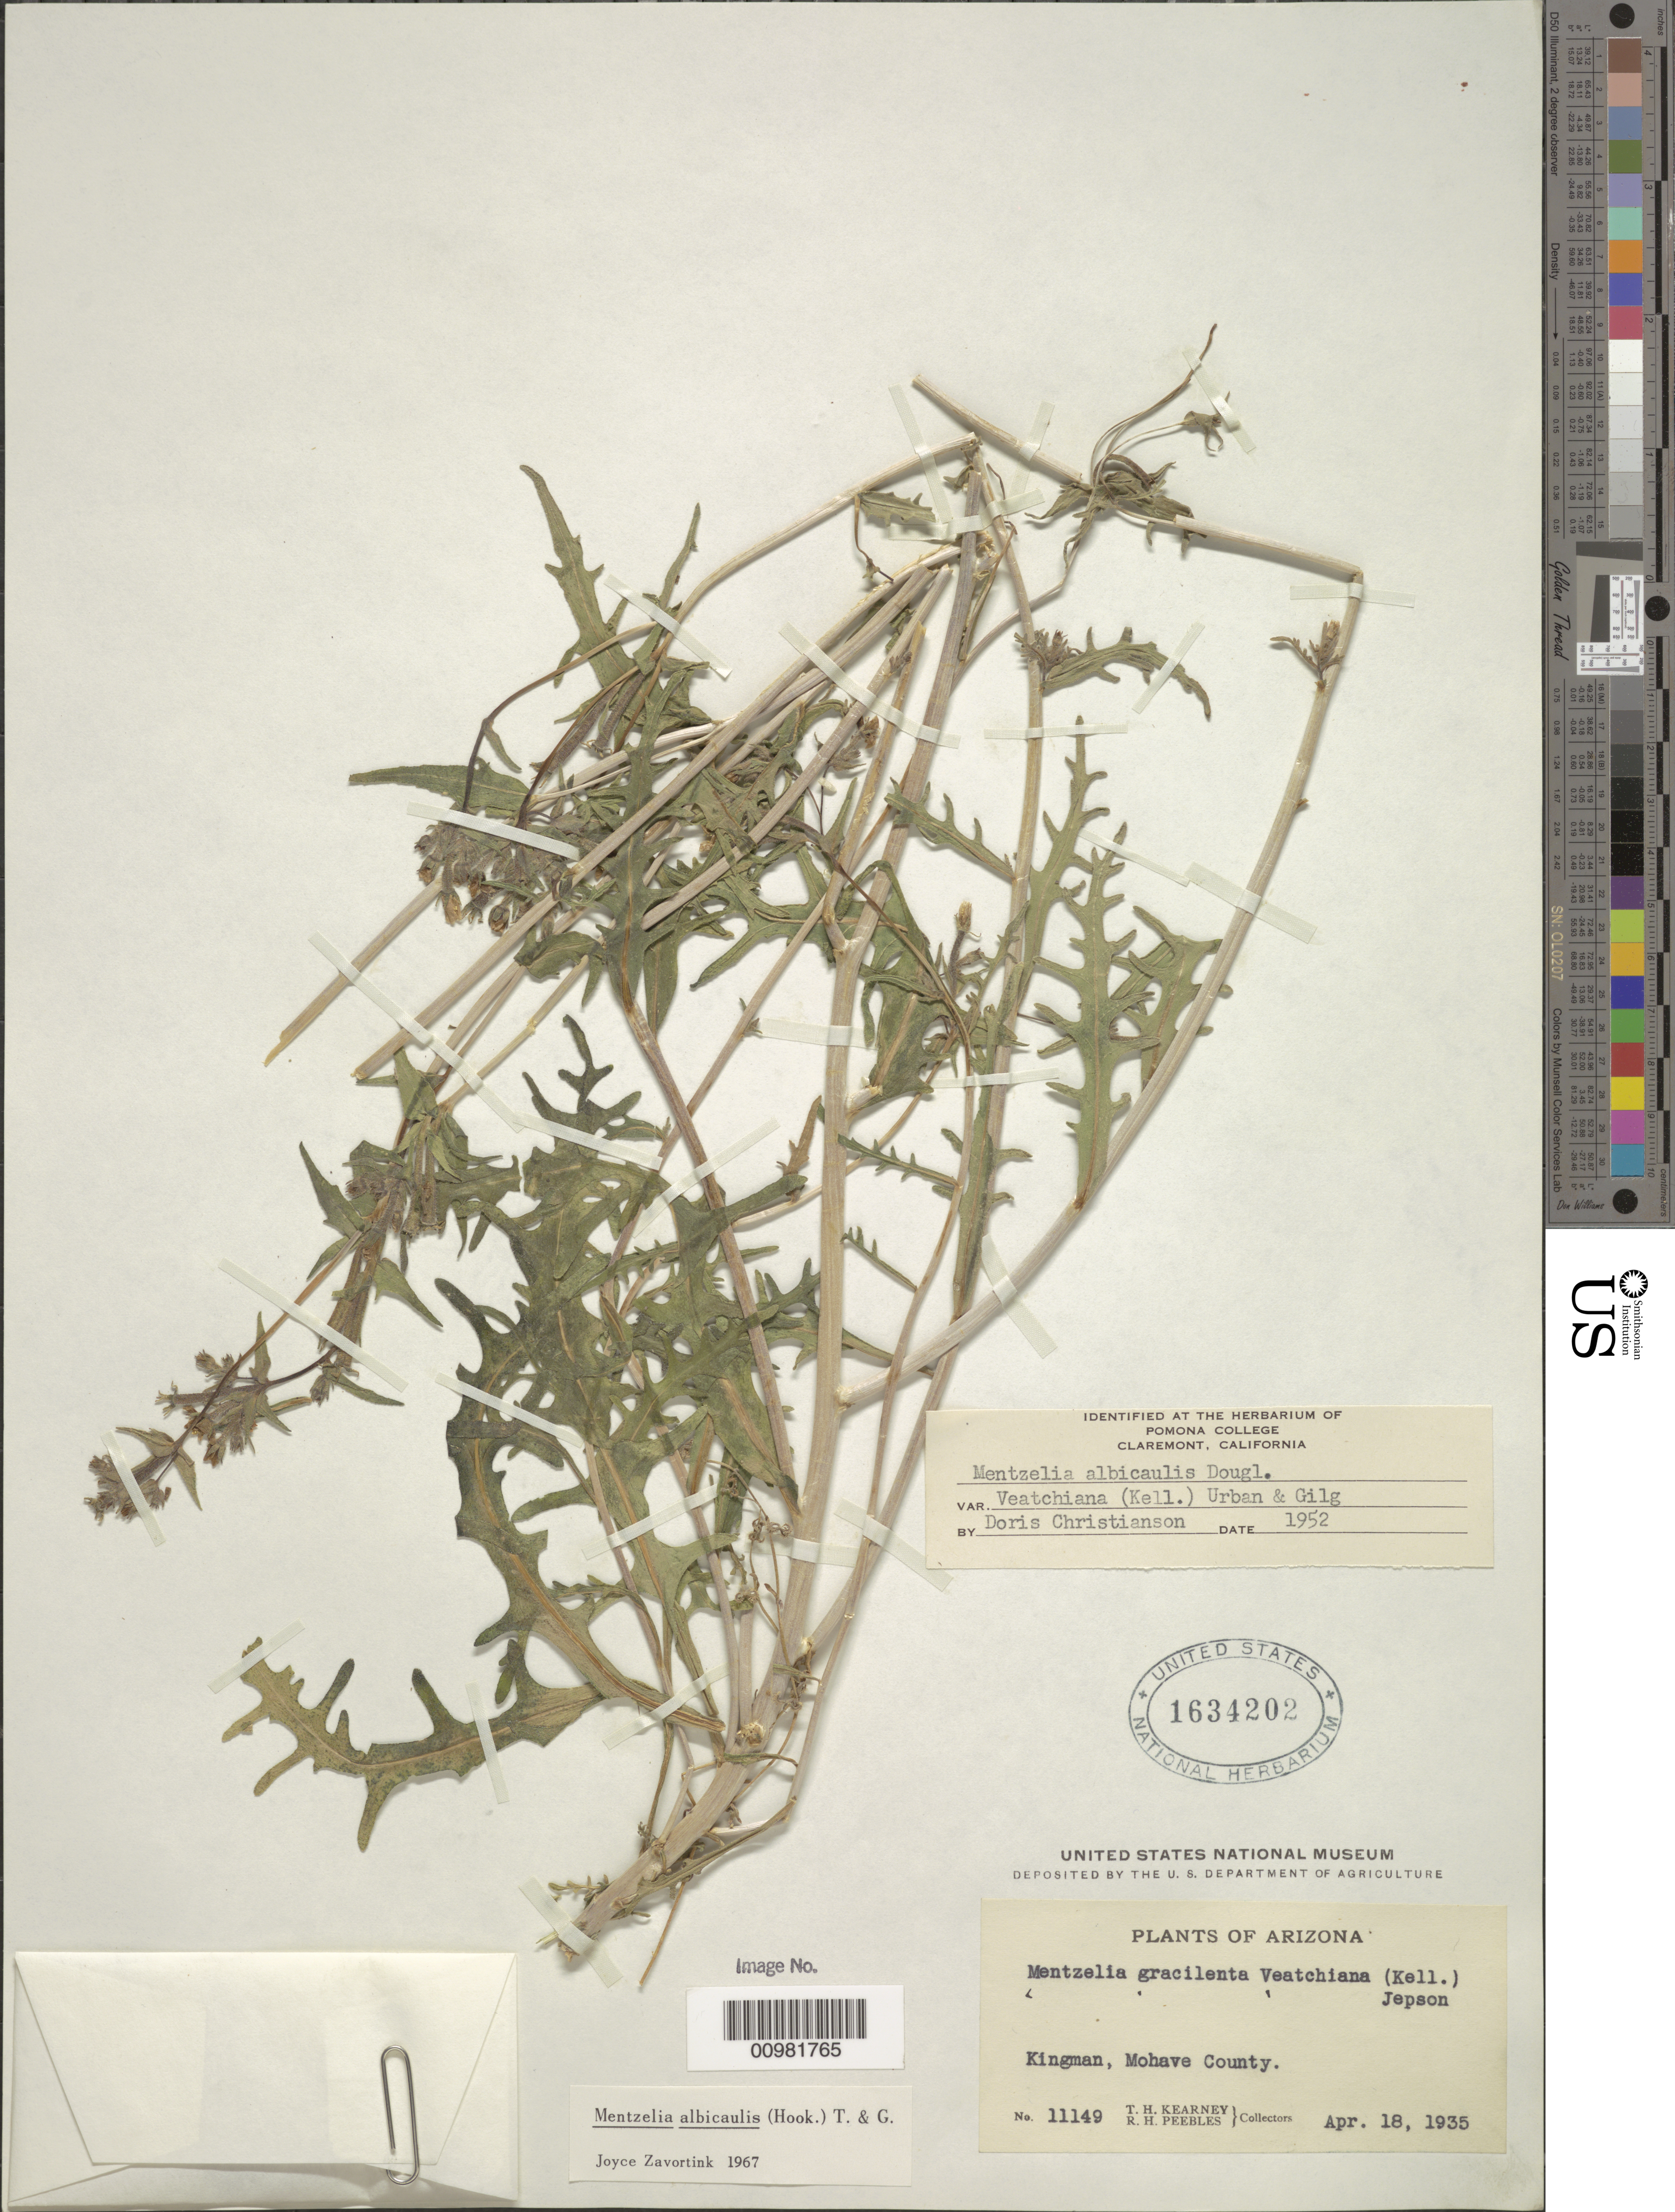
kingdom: Plantae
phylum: Tracheophyta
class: Magnoliopsida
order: Cornales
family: Loasaceae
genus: Mentzelia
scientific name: Mentzelia albicaulis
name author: (Douglas ex Hook.) Douglas ex Torr. & A. Gray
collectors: T. H. Kearney & R. H. Peebles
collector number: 1149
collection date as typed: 18 Apr 1935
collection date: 1935-04-18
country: United States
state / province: Arizona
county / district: Mohave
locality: Kingman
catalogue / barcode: US 1634202